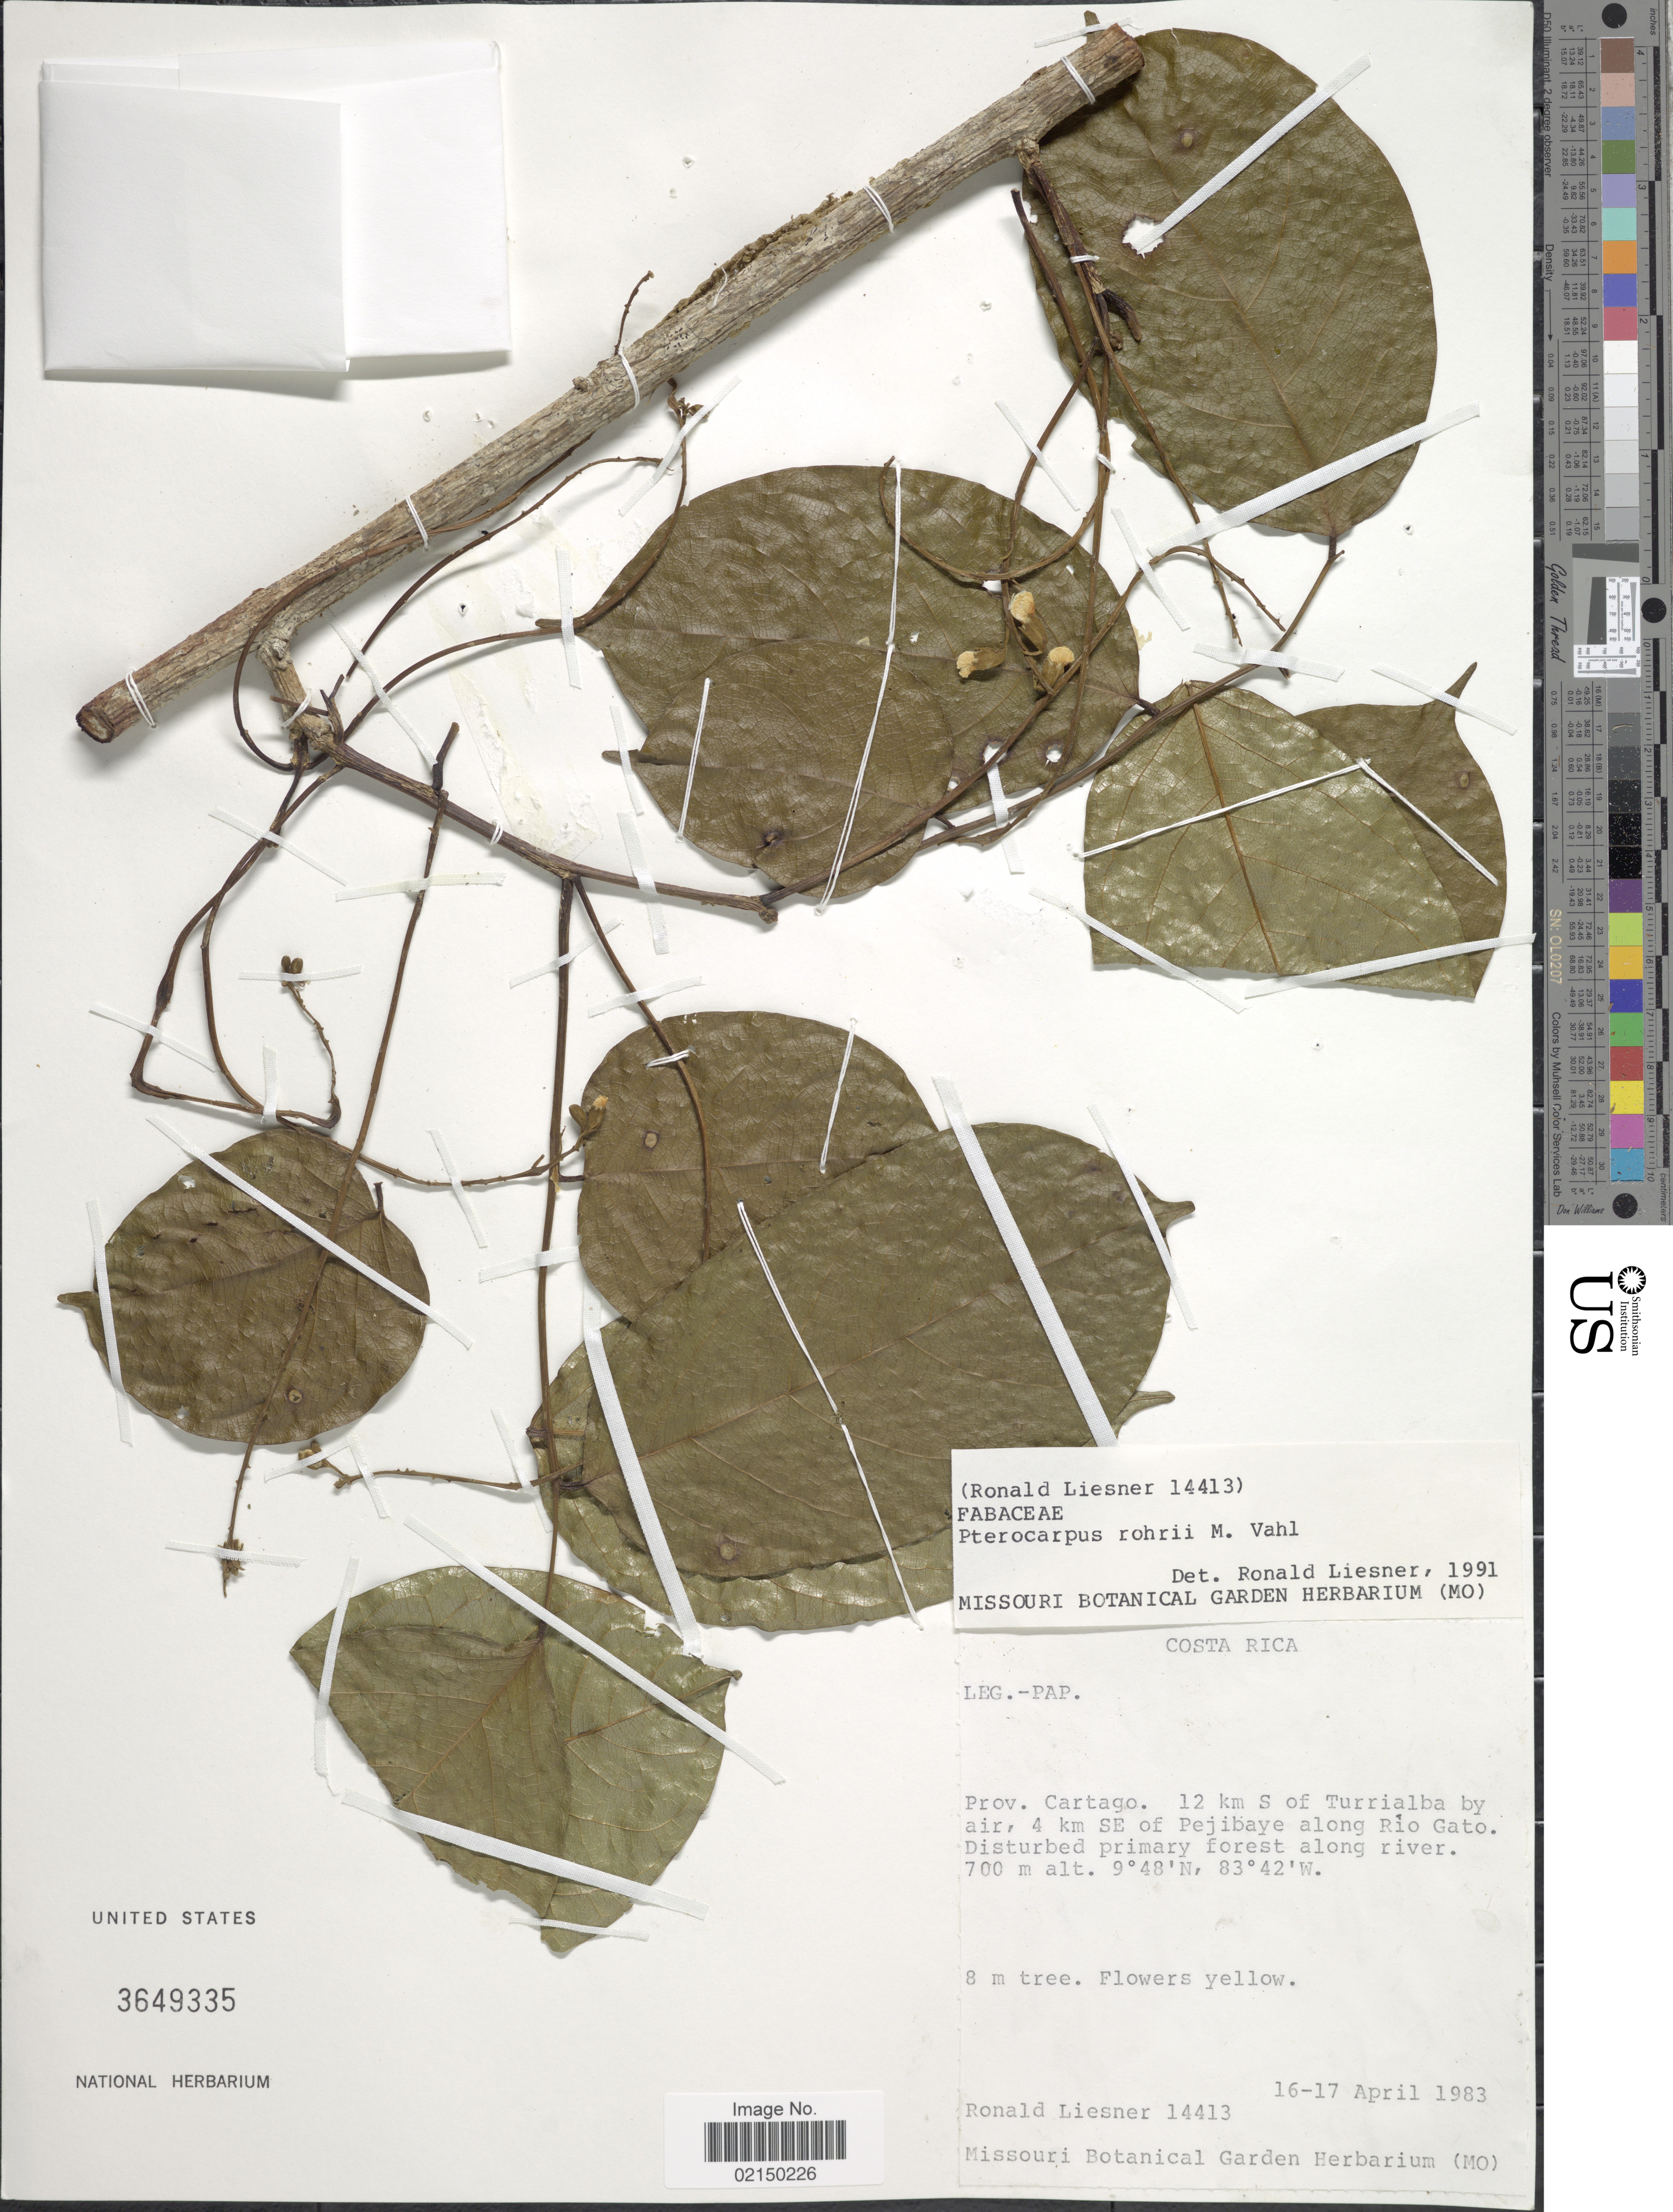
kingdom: Plantae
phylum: Tracheophyta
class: Magnoliopsida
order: Fabales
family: Fabaceae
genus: Pterocarpus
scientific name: Pterocarpus rohrii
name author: Vahl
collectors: R. L. Liesner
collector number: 14413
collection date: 1983-04-16/1983-04-17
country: Costa Rica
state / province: Cartago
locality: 12 km S of Turrialba by air, 4 km SE of Pejibaye along Rio Gato, primary forest along river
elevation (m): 700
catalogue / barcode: US 3649335